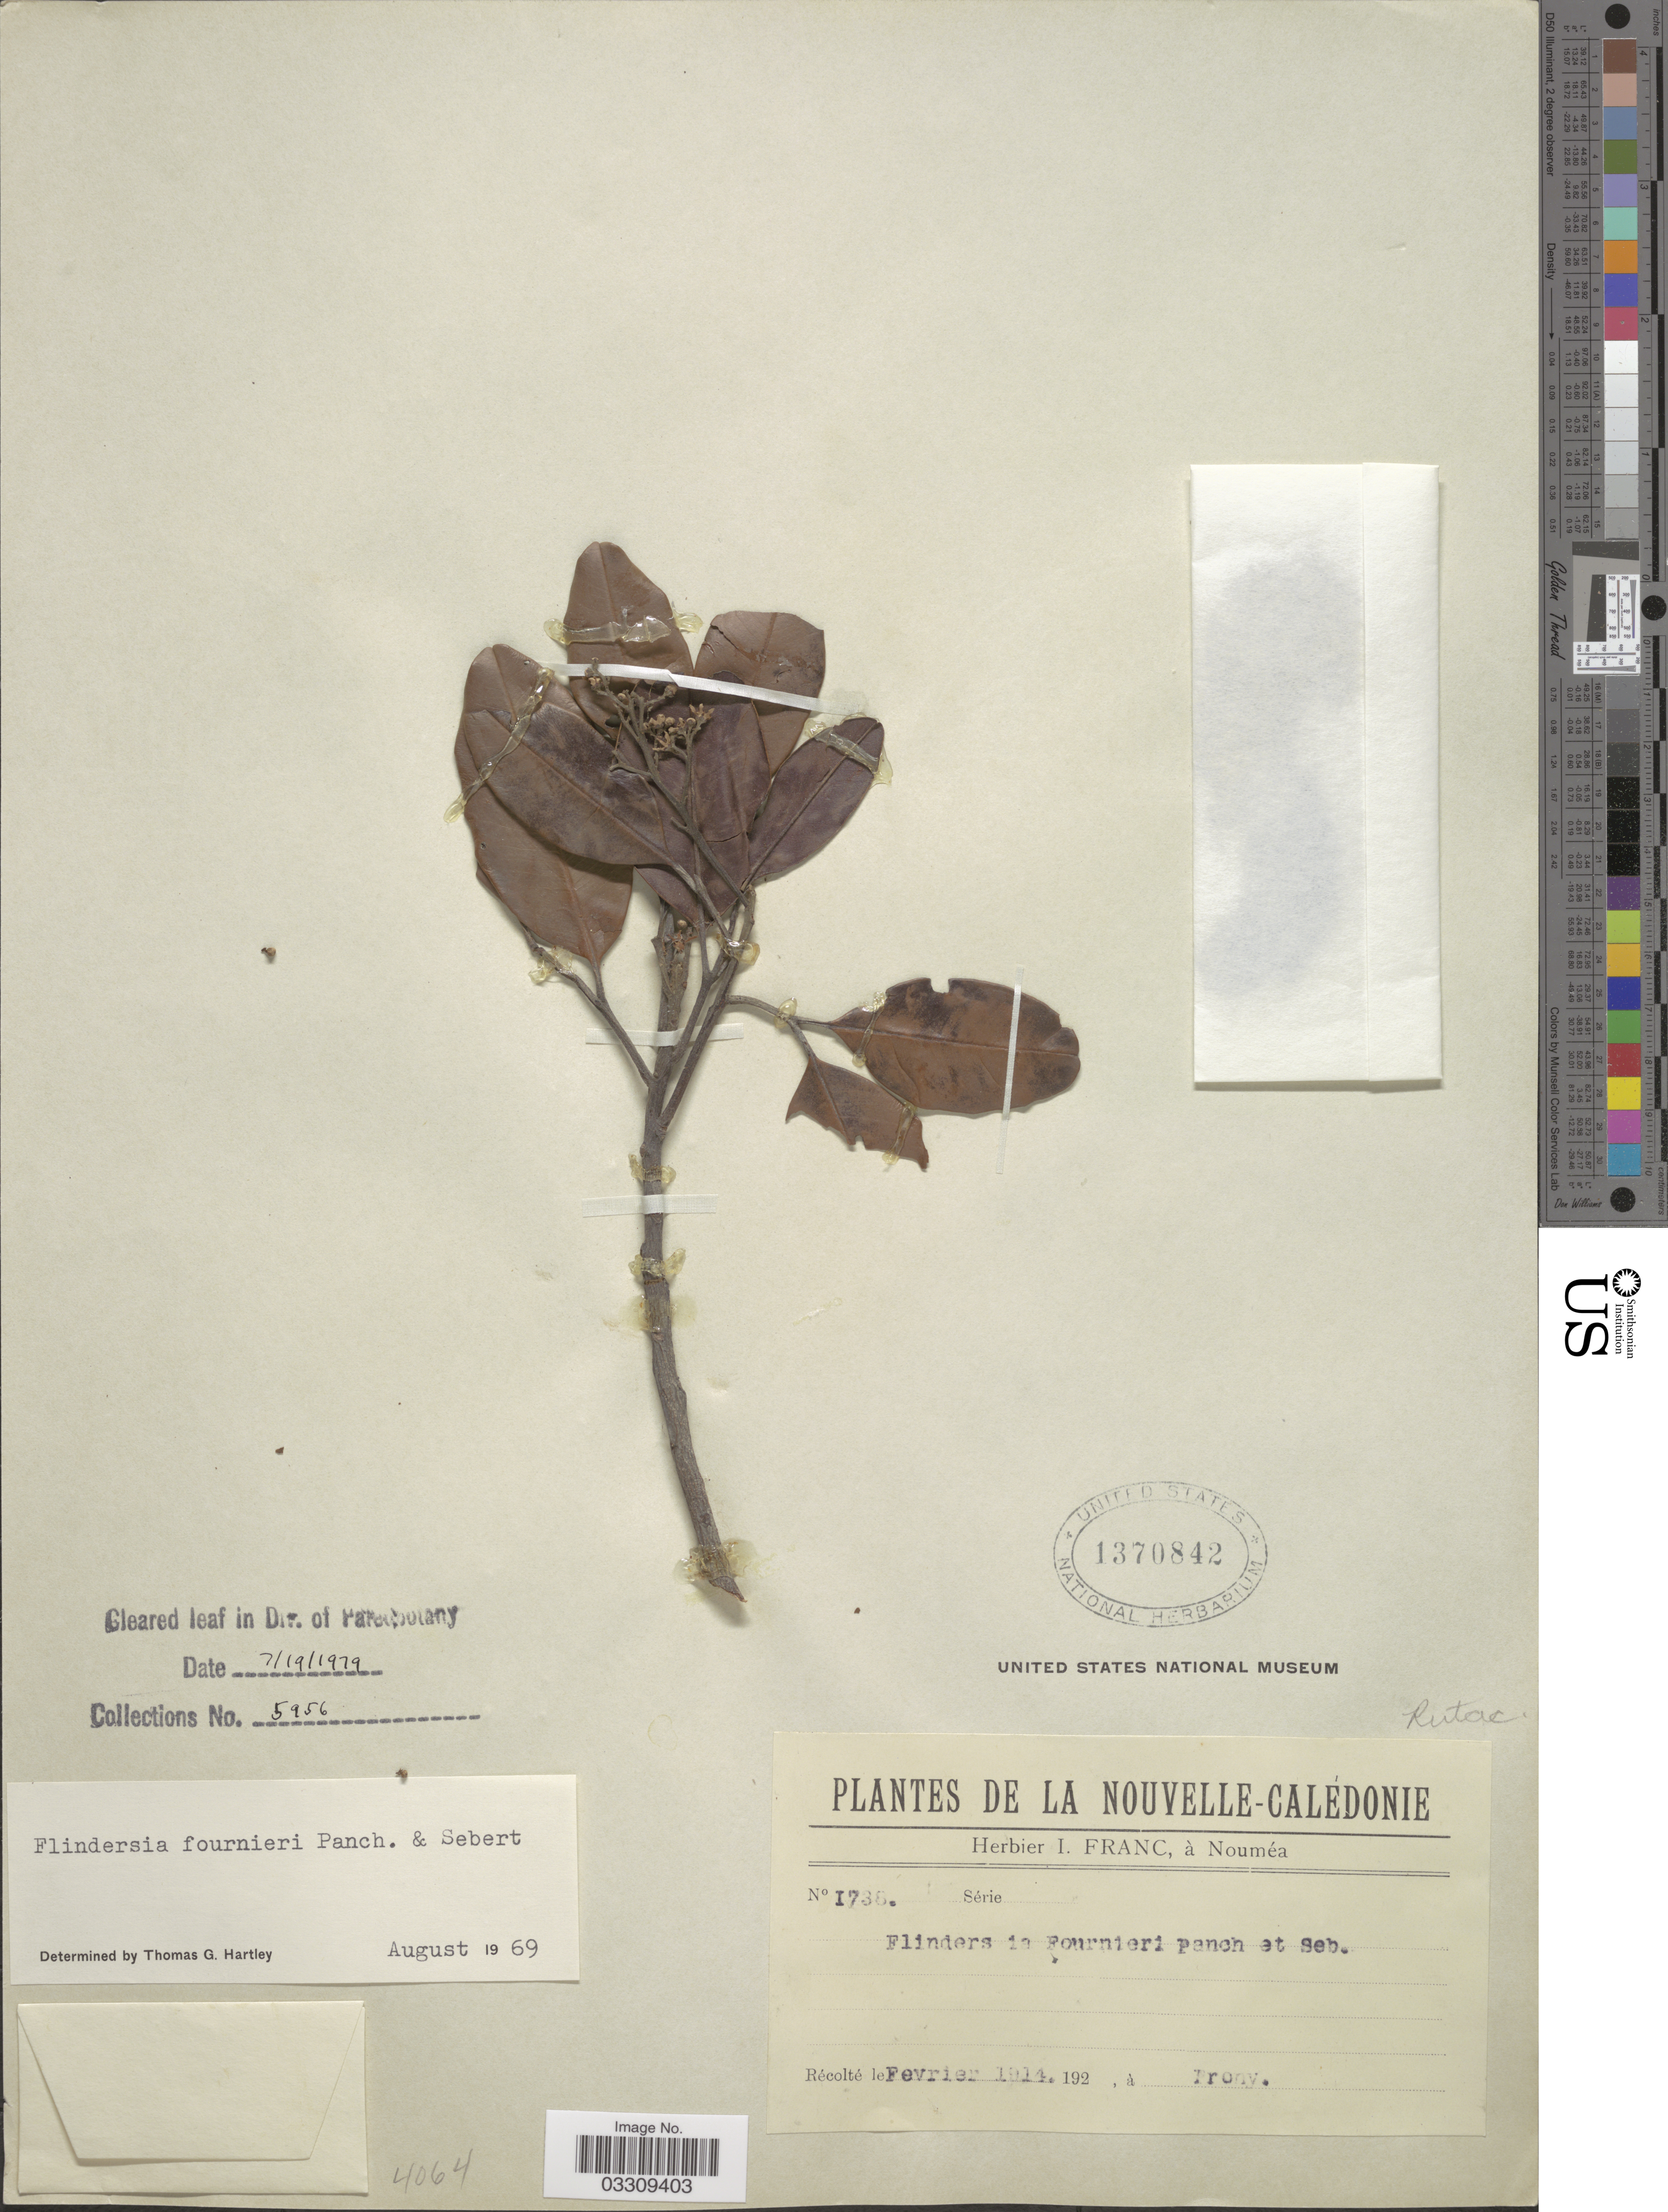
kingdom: Plantae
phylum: Tracheophyta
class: Magnoliopsida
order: Sapindales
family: Rutaceae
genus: Flindersia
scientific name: Flindersia fournieri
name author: Pancher & Sebert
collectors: ex herb. I. Franc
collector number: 1738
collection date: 1914-02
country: New Caledonia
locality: Nouvelle-Calédonia. Prony.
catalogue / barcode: US 1370842